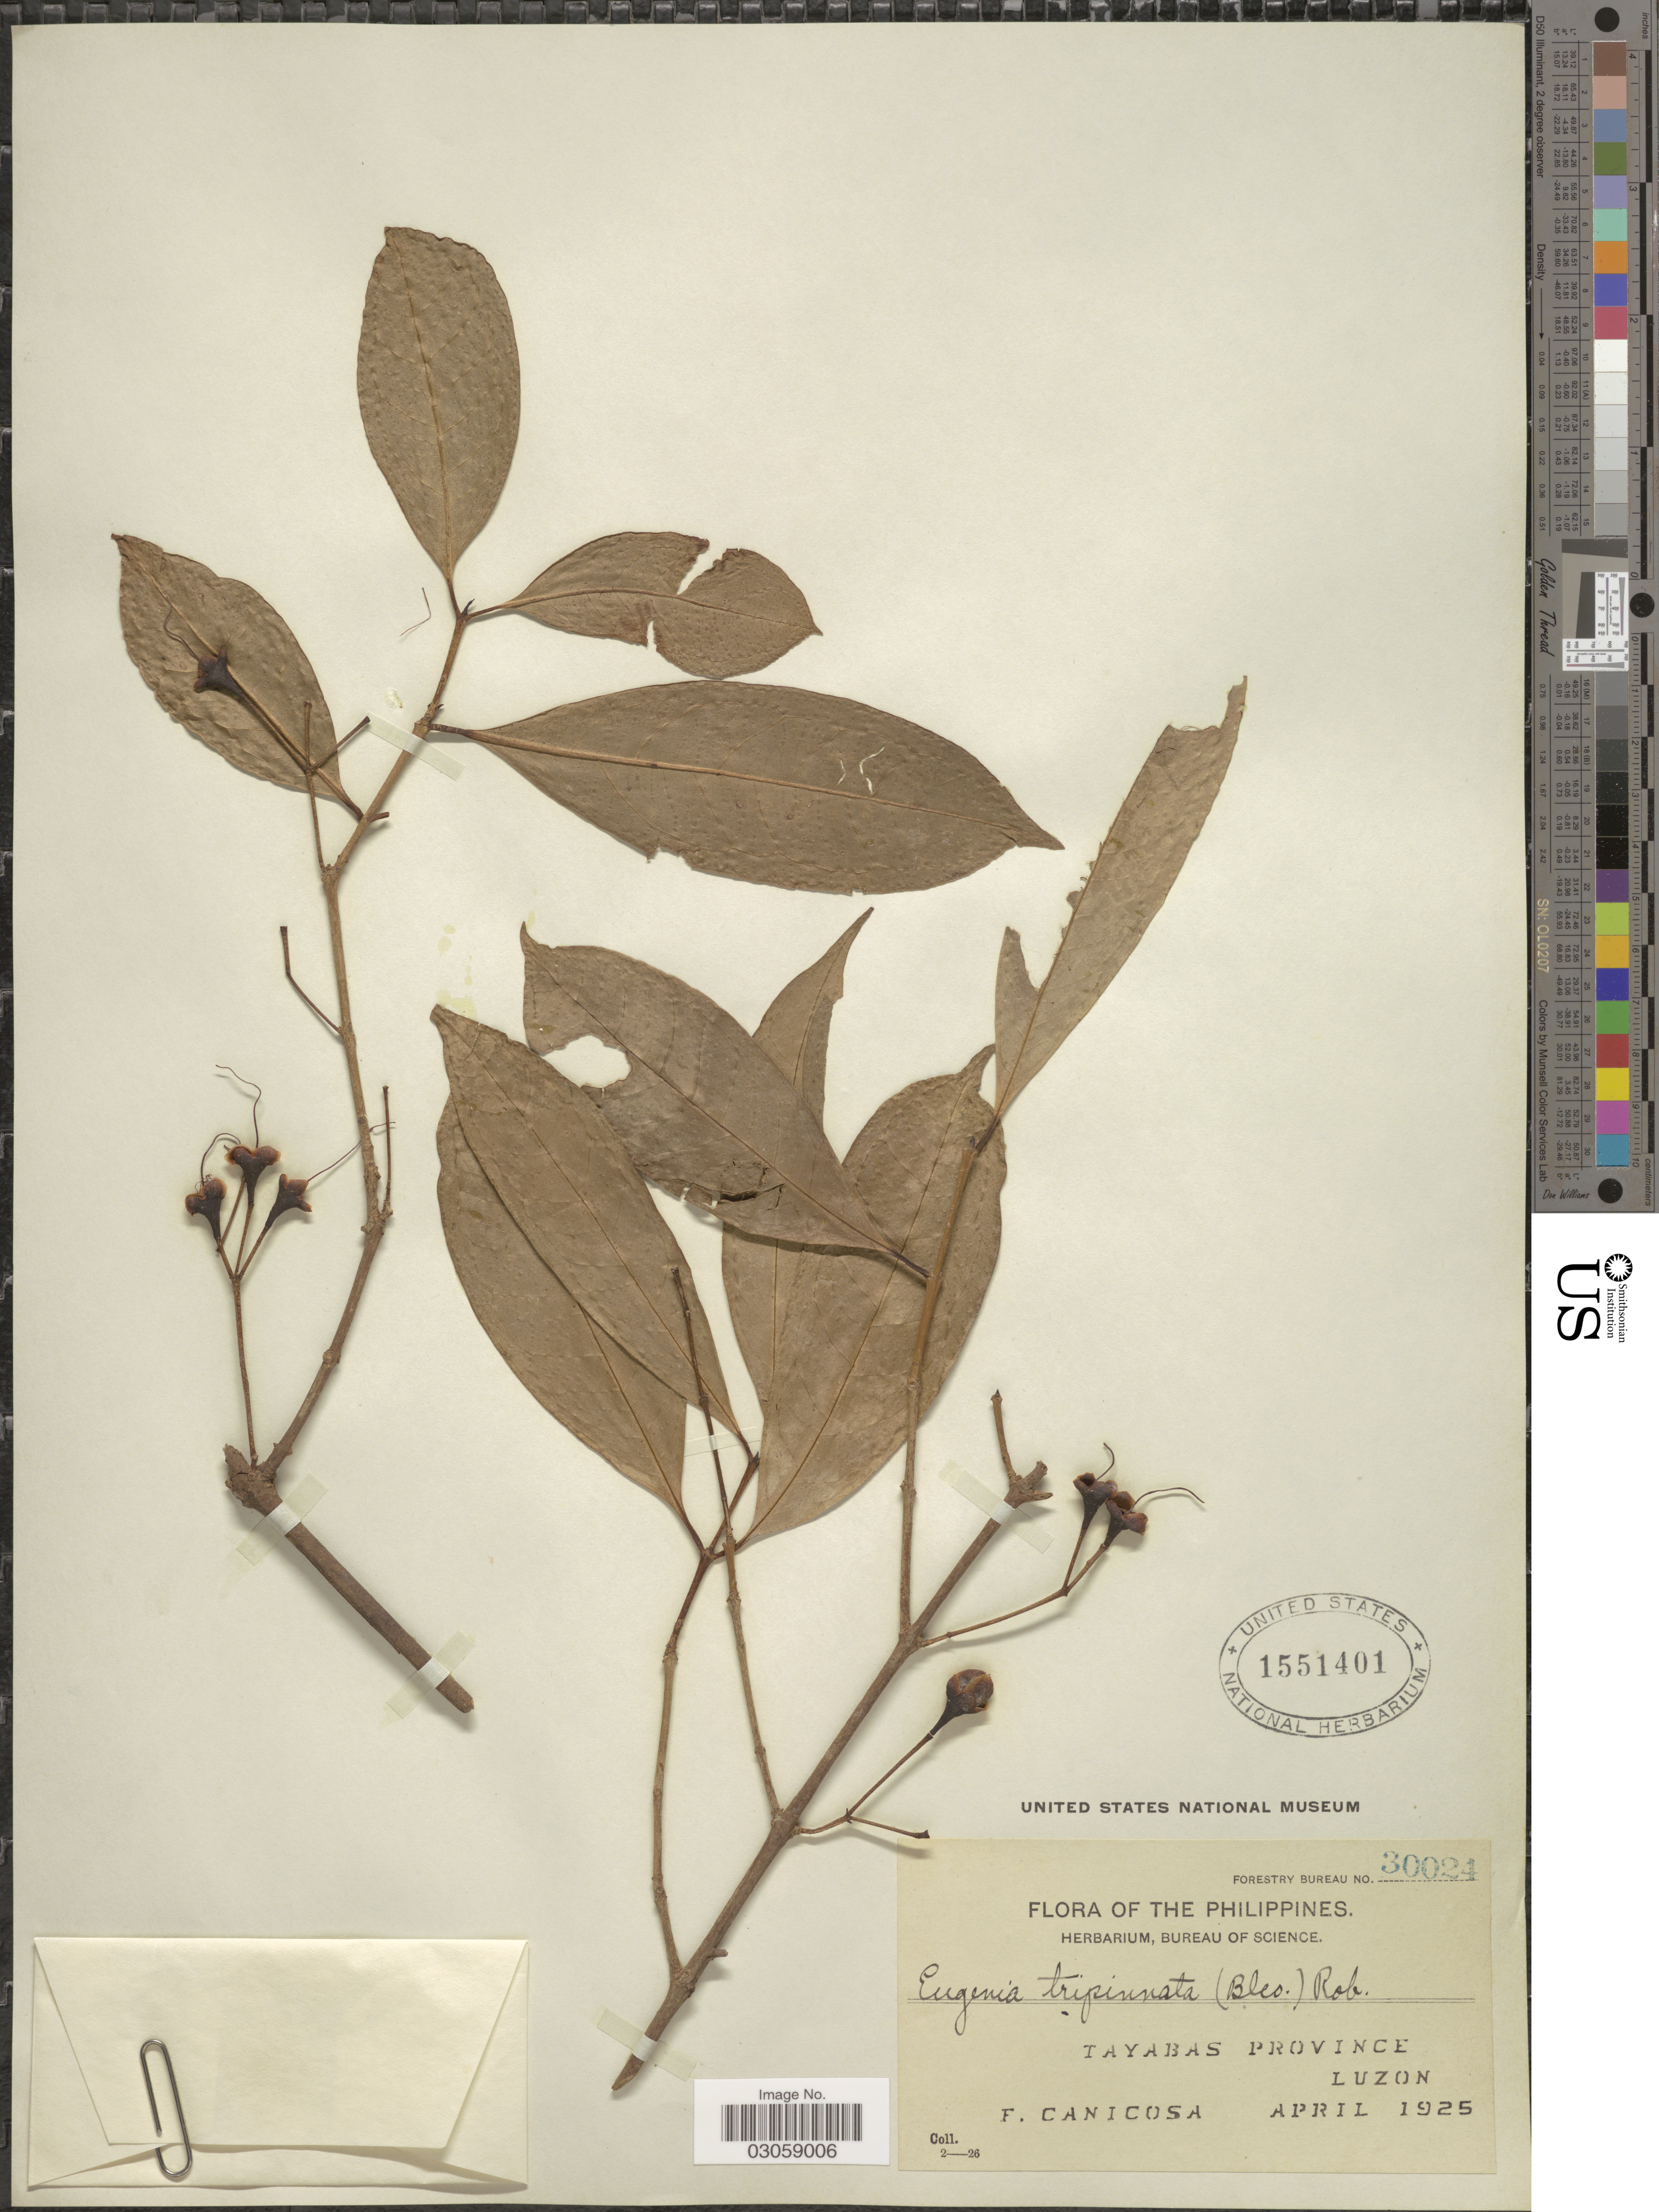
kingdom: Plantae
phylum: Tracheophyta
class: Magnoliopsida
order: Myrtales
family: Myrtaceae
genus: Syzygium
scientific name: Syzygium tripinnatum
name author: (Blanco) Merr.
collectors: F. Canicosa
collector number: Forestry Bureau 30024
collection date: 1925-04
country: Philippines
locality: Tayabas Province, Luzon.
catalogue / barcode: US 1551401